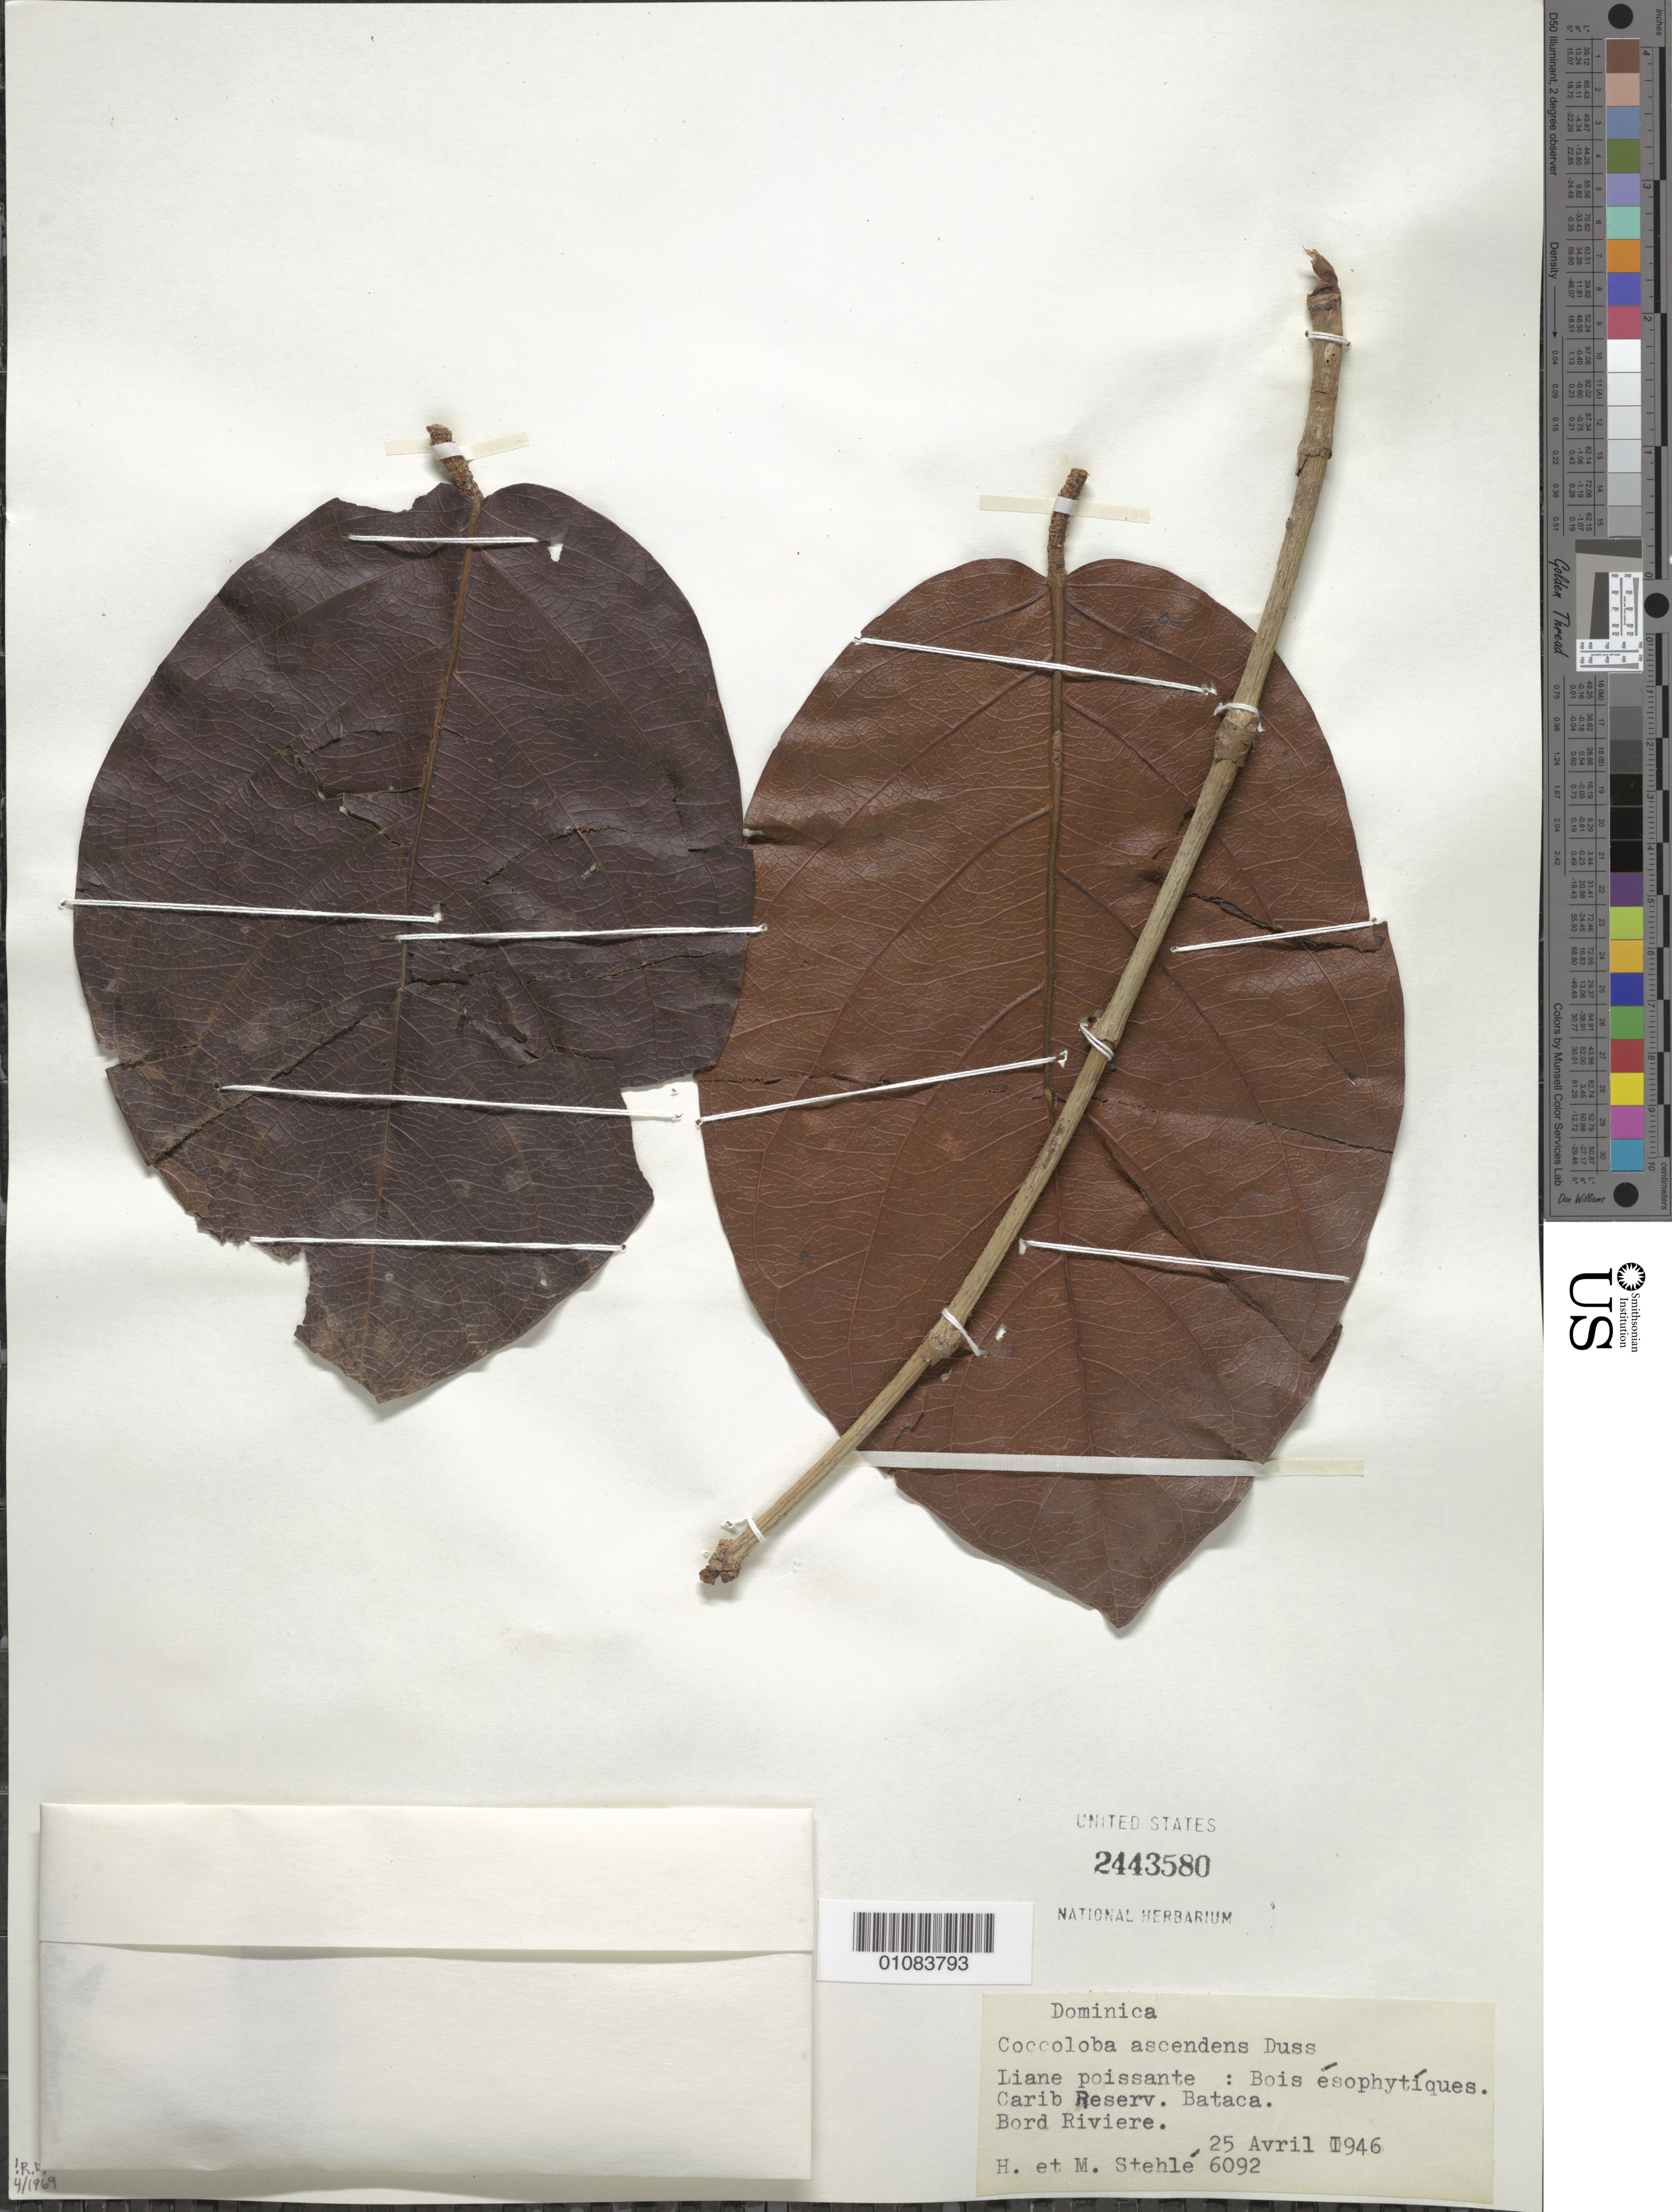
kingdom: Plantae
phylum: Tracheophyta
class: Magnoliopsida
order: Caryophyllales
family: Polygonaceae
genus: Coccoloba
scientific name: Coccoloba ascendens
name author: Duss ex Lindau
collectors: H. Stehlé & M. Stehlé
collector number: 6092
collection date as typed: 25 Apr 1946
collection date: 1946-04-25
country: Dominica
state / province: St. David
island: Dominica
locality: Carib Reserv. Bataca. Bord Riviere.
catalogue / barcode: US 2443580